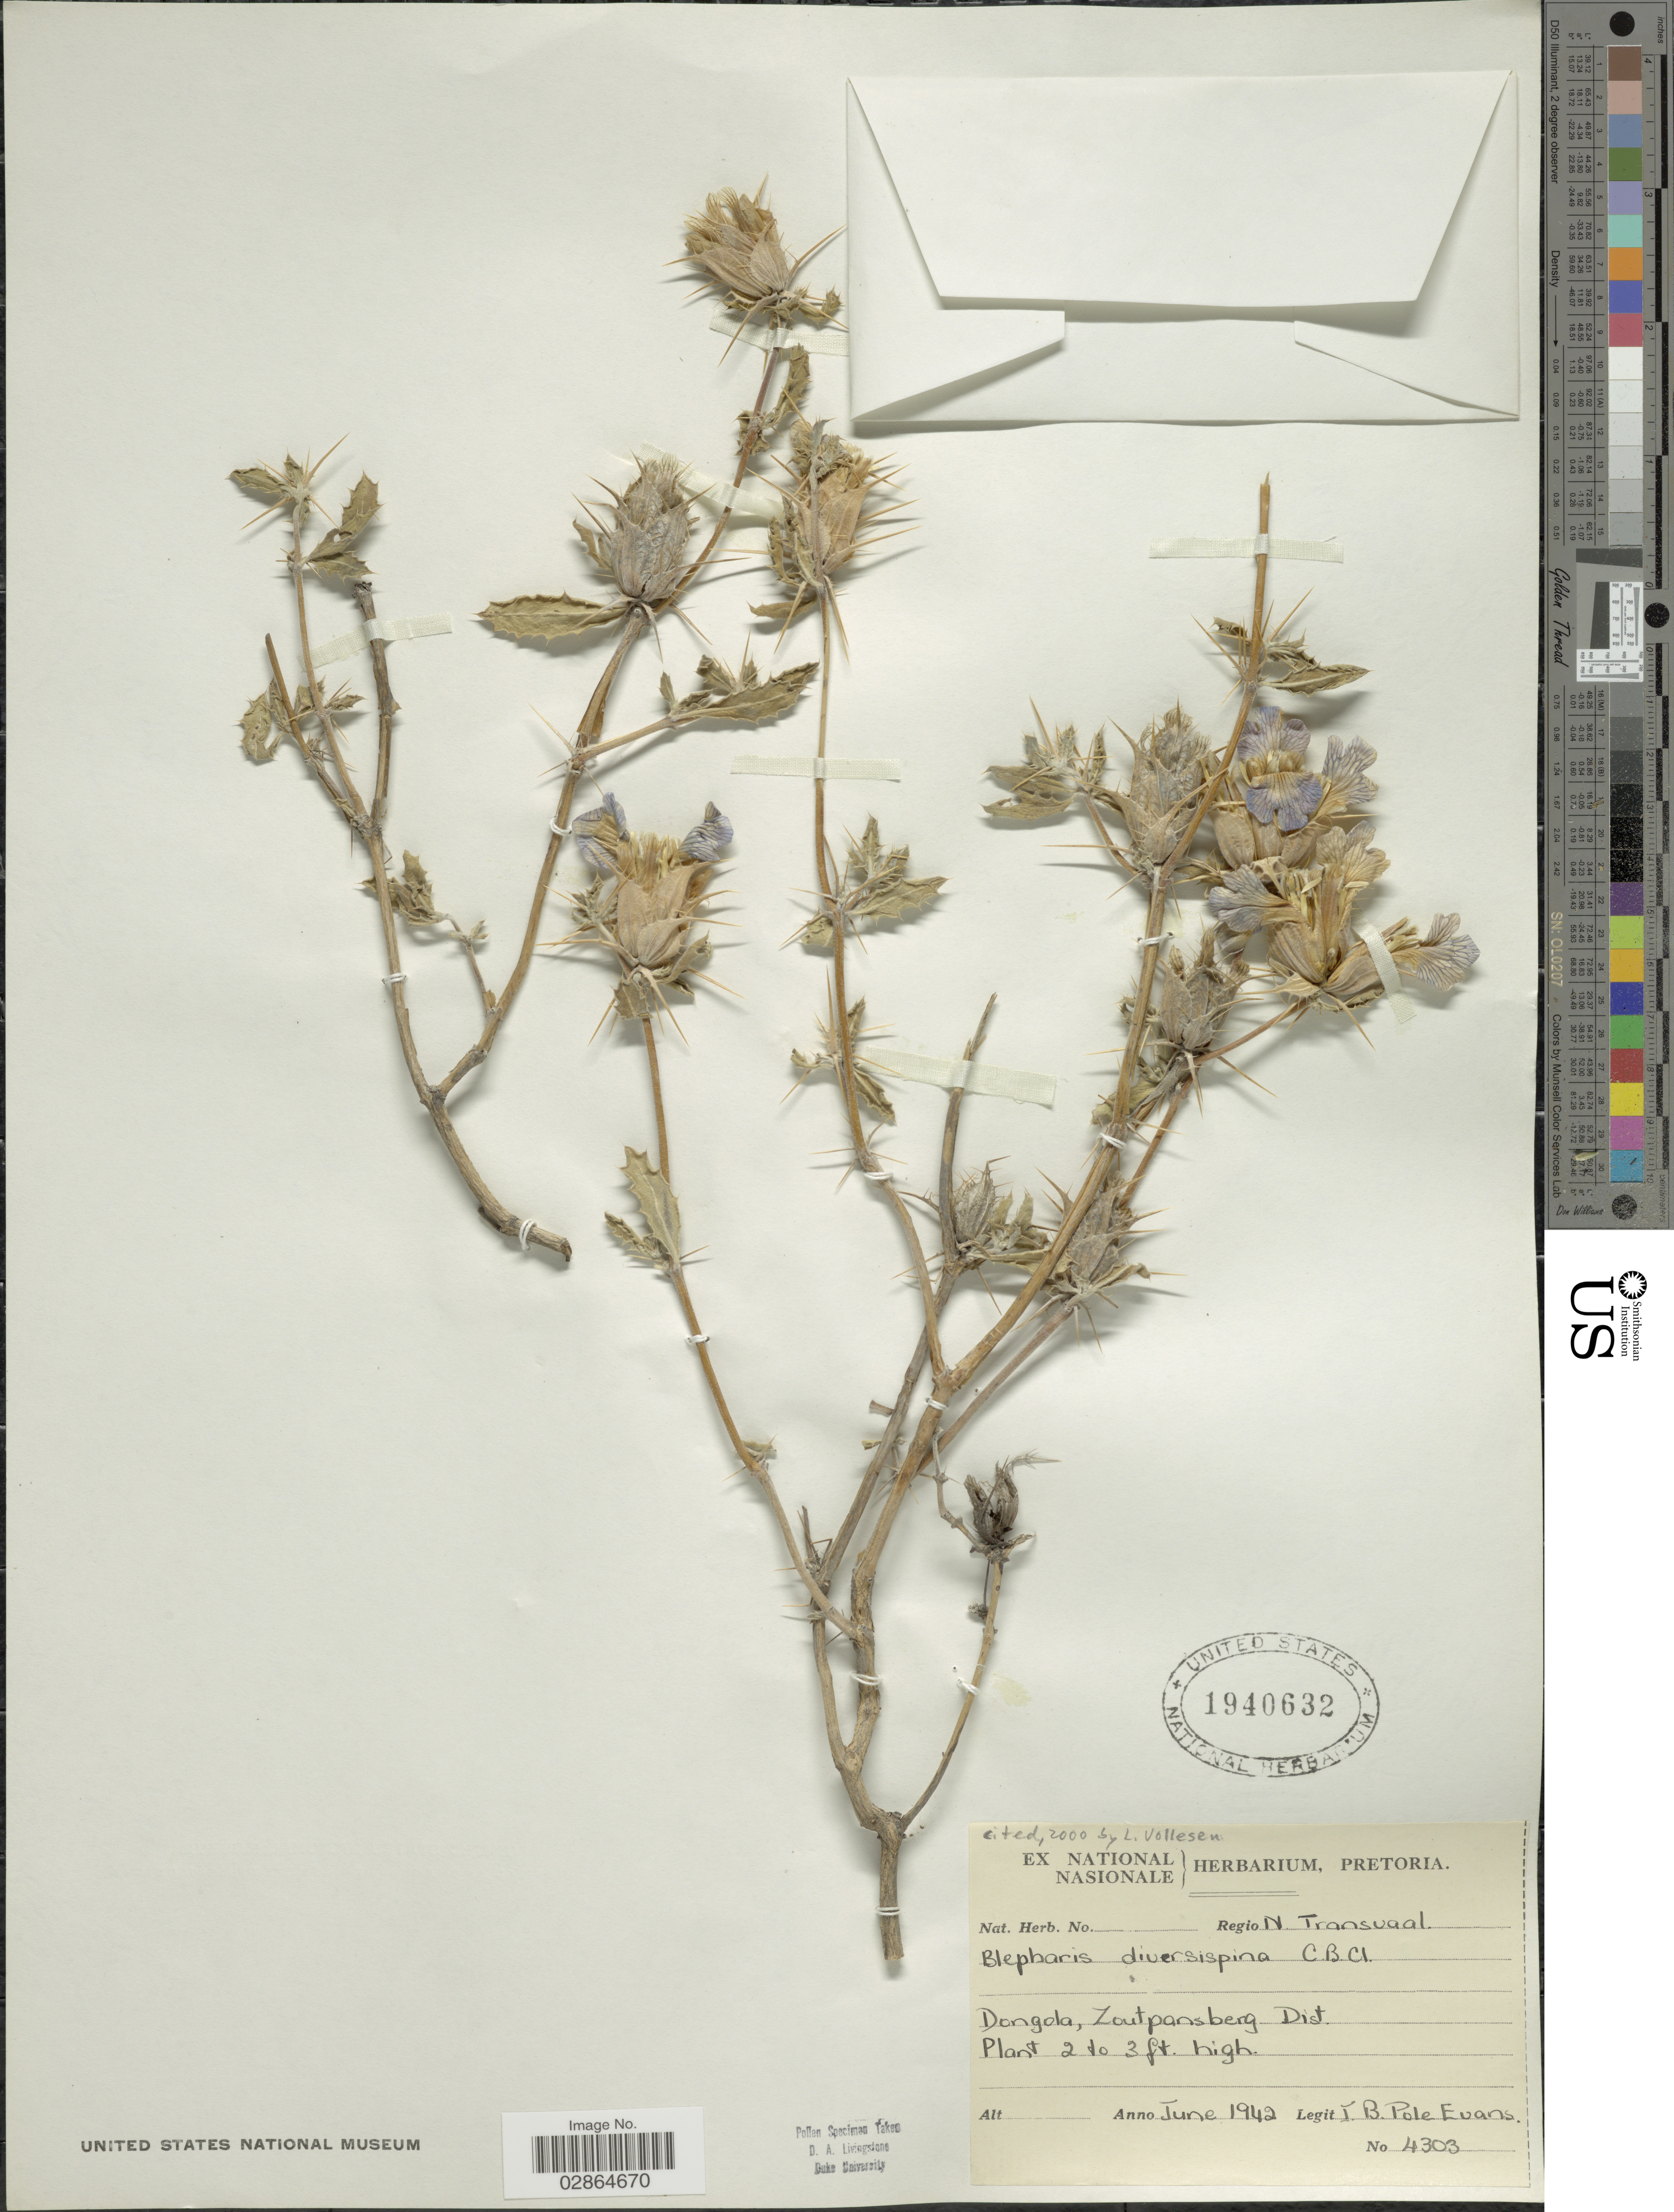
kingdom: Plantae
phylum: Tracheophyta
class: Magnoliopsida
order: Lamiales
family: Acanthaceae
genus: Blepharis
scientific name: Blepharis diversispina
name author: (Nees) C.B. Clarke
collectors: I. B. Pole-Evans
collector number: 4303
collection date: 1942-06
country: South Africa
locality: Region N Transvaal, Dongola, Zoutpansberg Dist.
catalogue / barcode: US 1940632